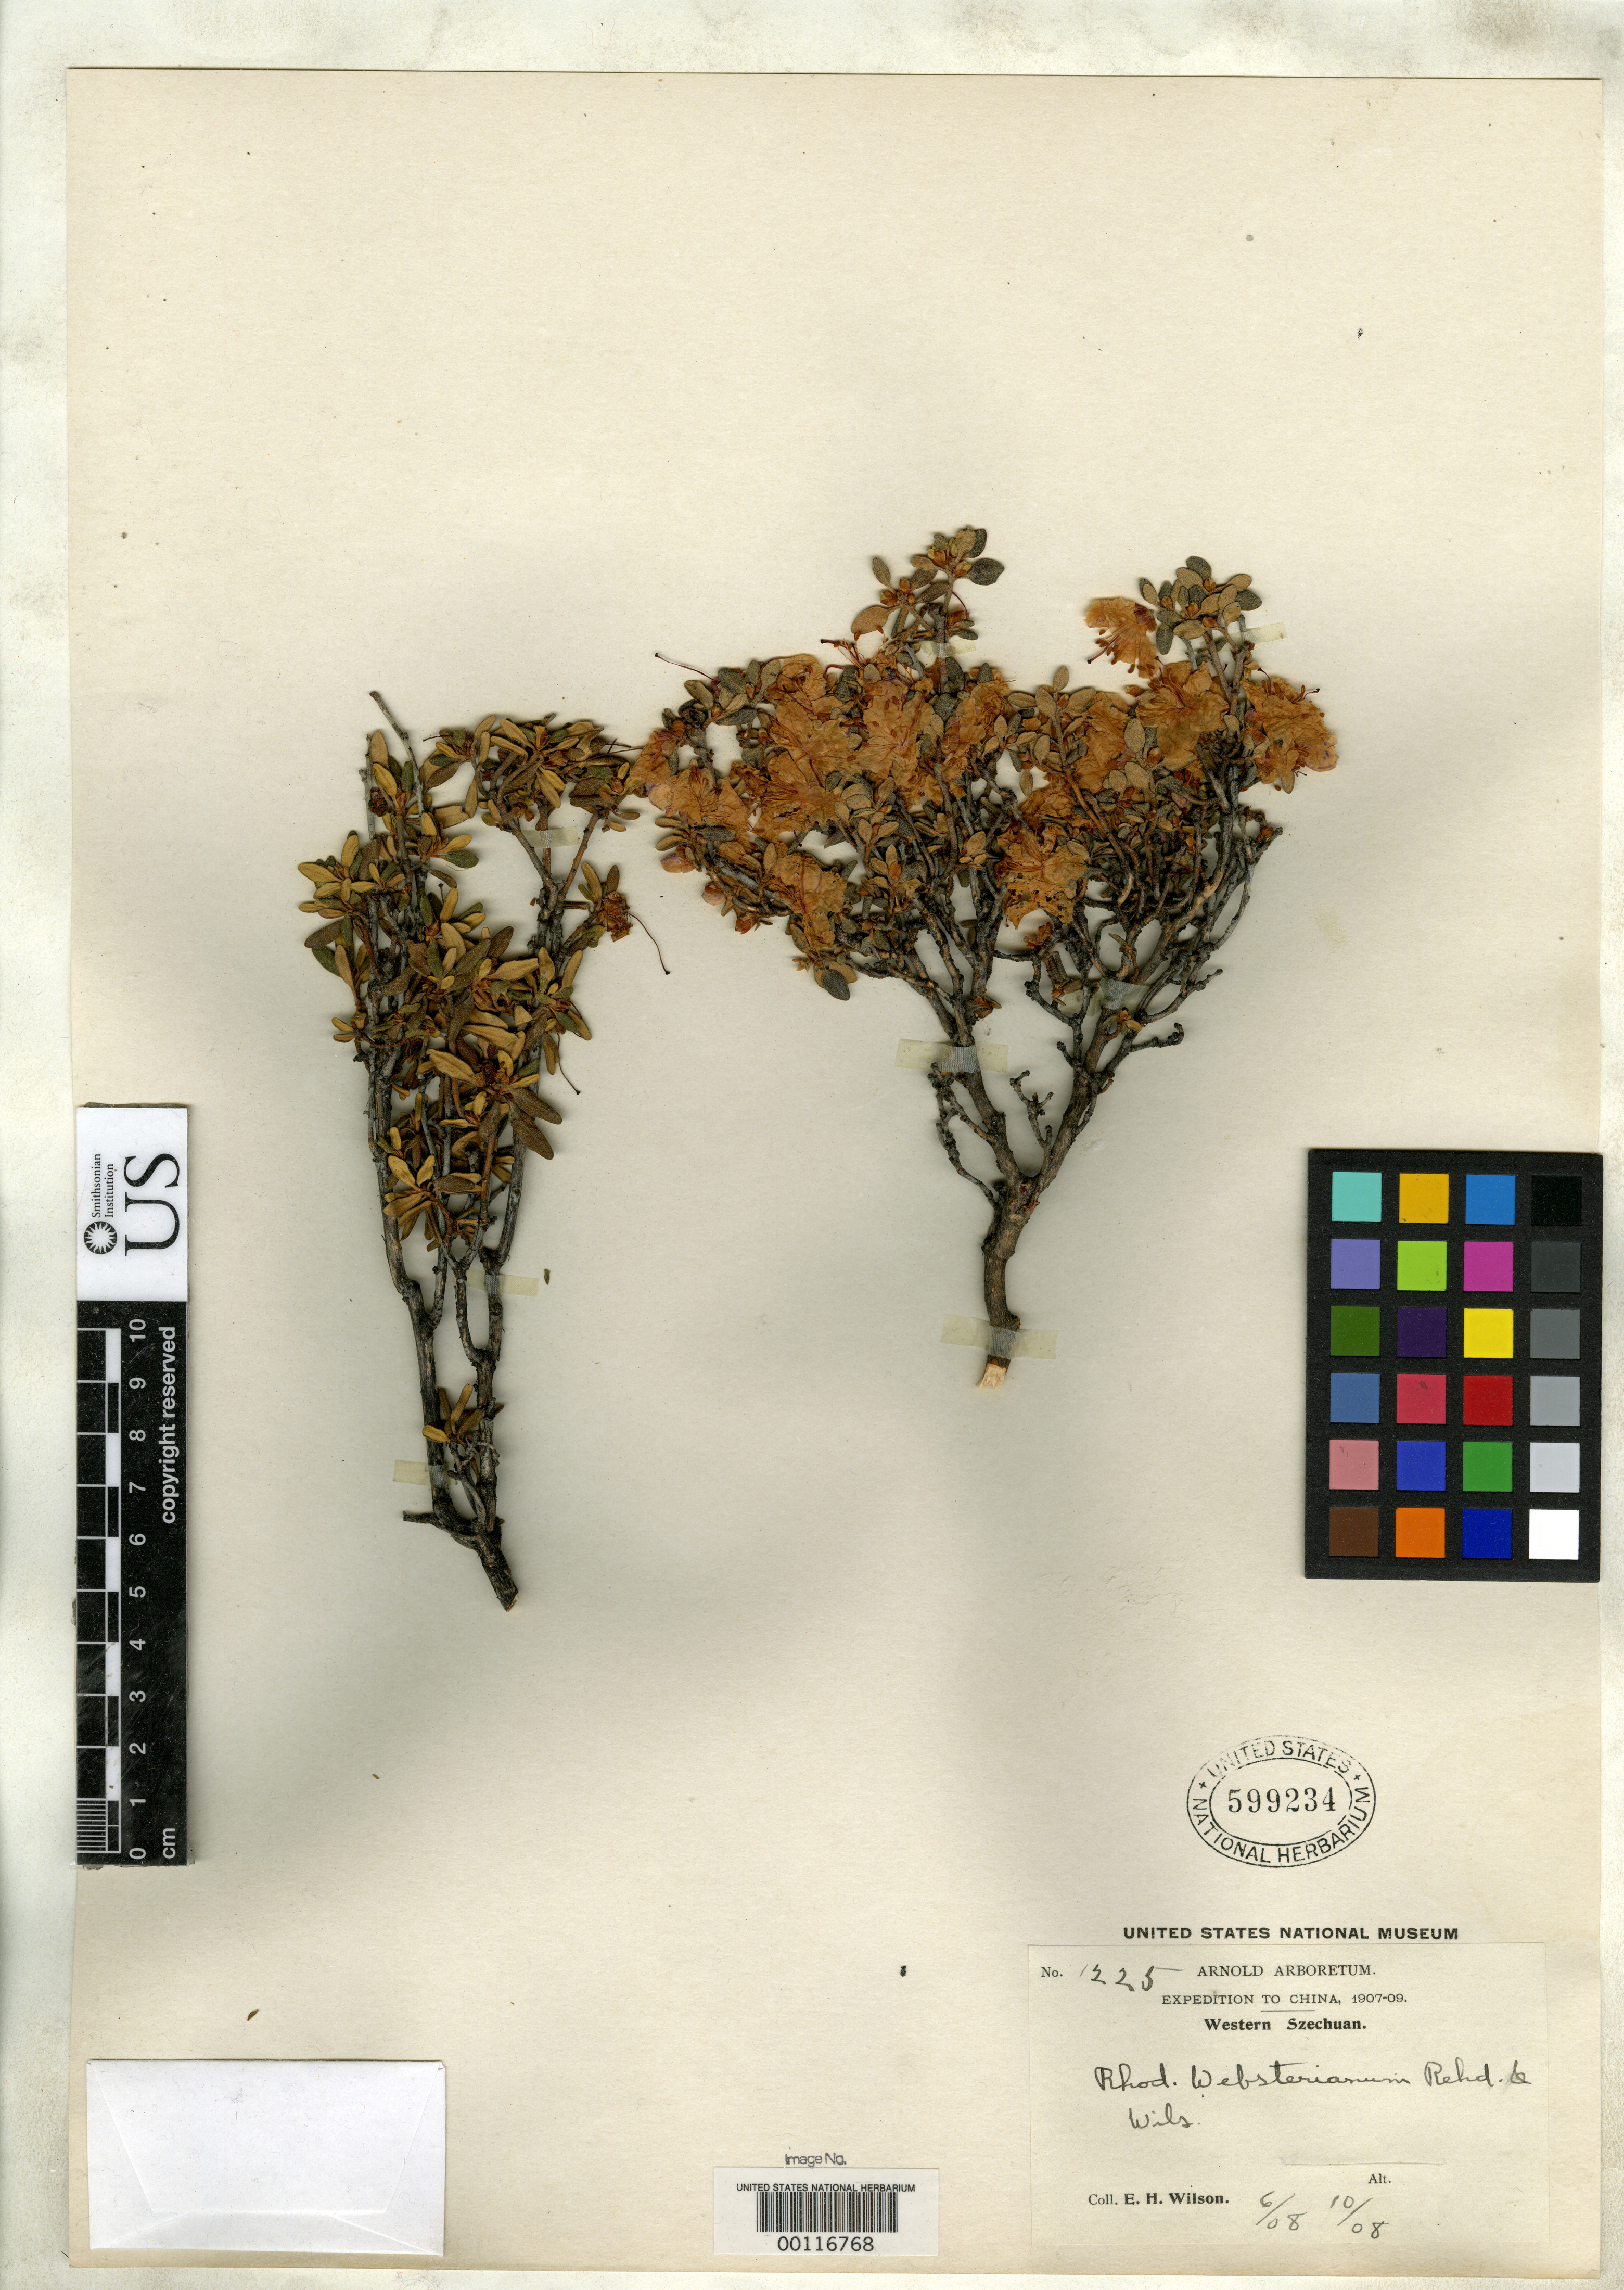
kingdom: Plantae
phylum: Tracheophyta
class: Magnoliopsida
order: Ericales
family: Ericaceae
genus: Rhododendron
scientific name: Rhododendron websterianum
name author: Rehder & E.H. Wilson in Sarg.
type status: Isotype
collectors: E. H. Wilson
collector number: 1225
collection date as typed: Jun 1908 to -- Oct 1908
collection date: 1908-06/1908-10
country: China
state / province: Sichuan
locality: Tachien-lu.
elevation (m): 3300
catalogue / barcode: US 599234